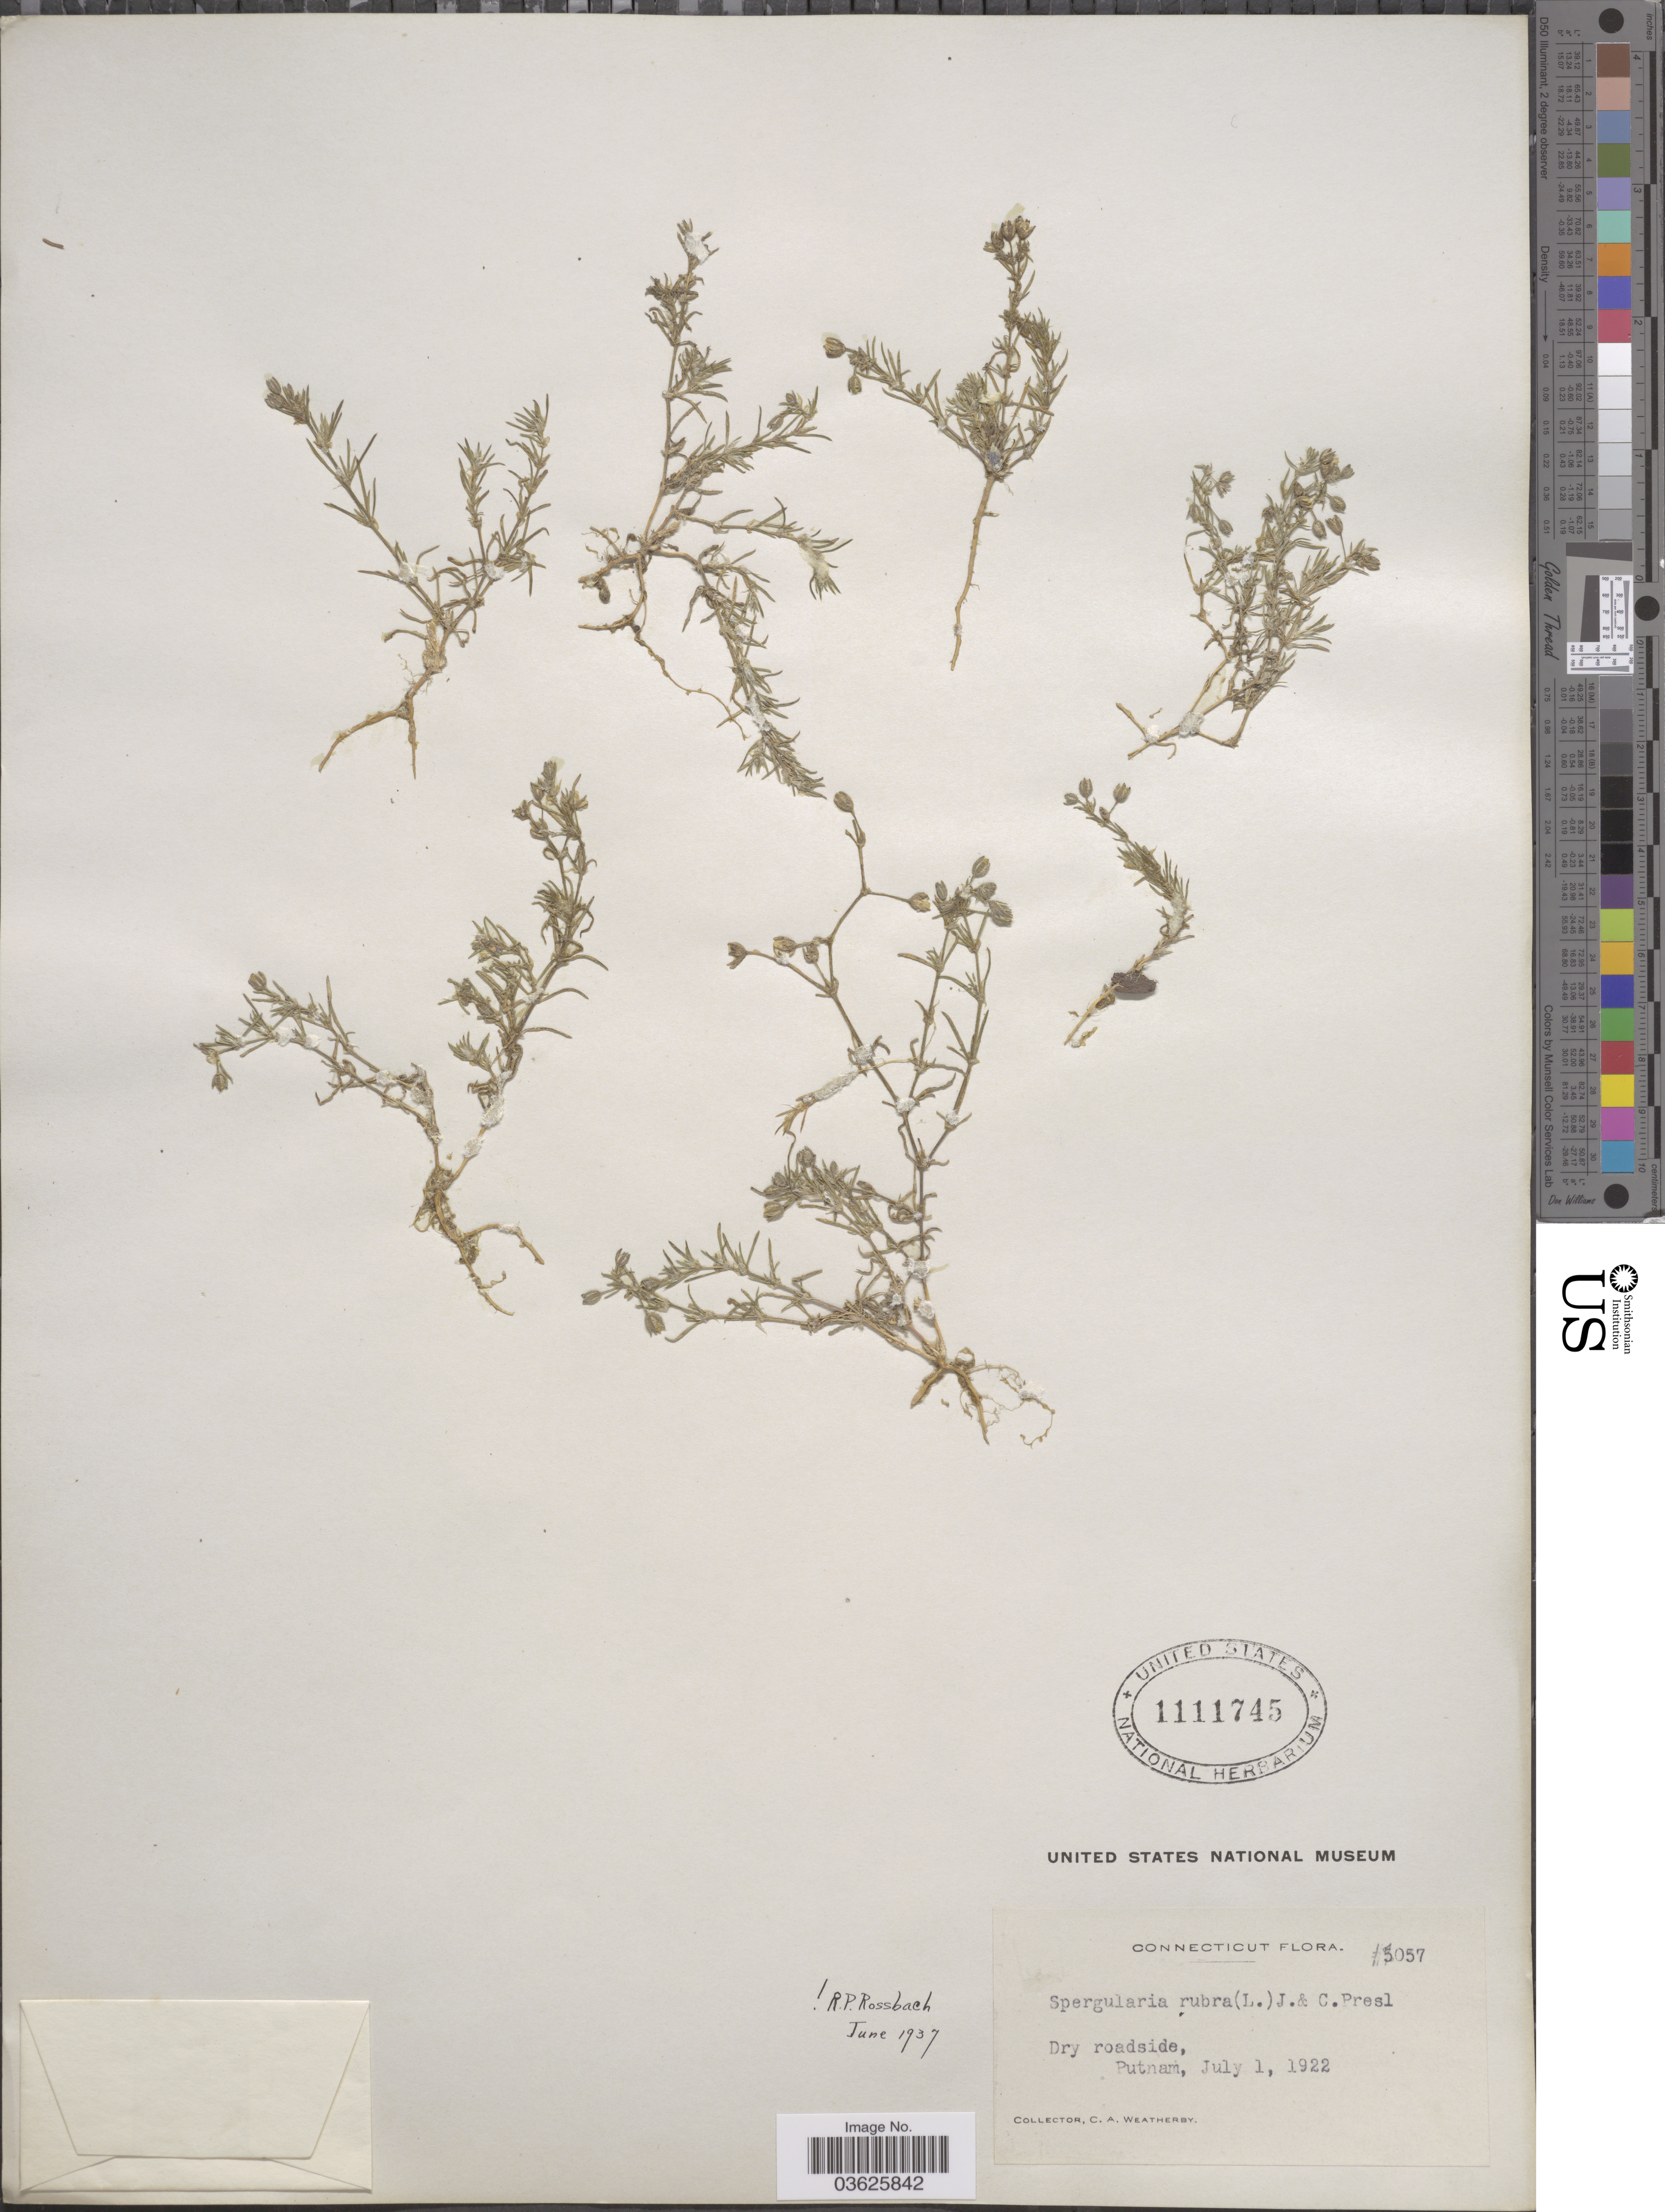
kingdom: Plantae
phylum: Tracheophyta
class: Magnoliopsida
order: Caryophyllales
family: Caryophyllaceae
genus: Spergularia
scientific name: Spergularia rubra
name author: (L.) J. Presl & C. Presl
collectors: C. A. Weatherby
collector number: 5057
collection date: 1922-07-01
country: United States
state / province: Connecticut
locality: Putnam.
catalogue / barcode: US 1111745